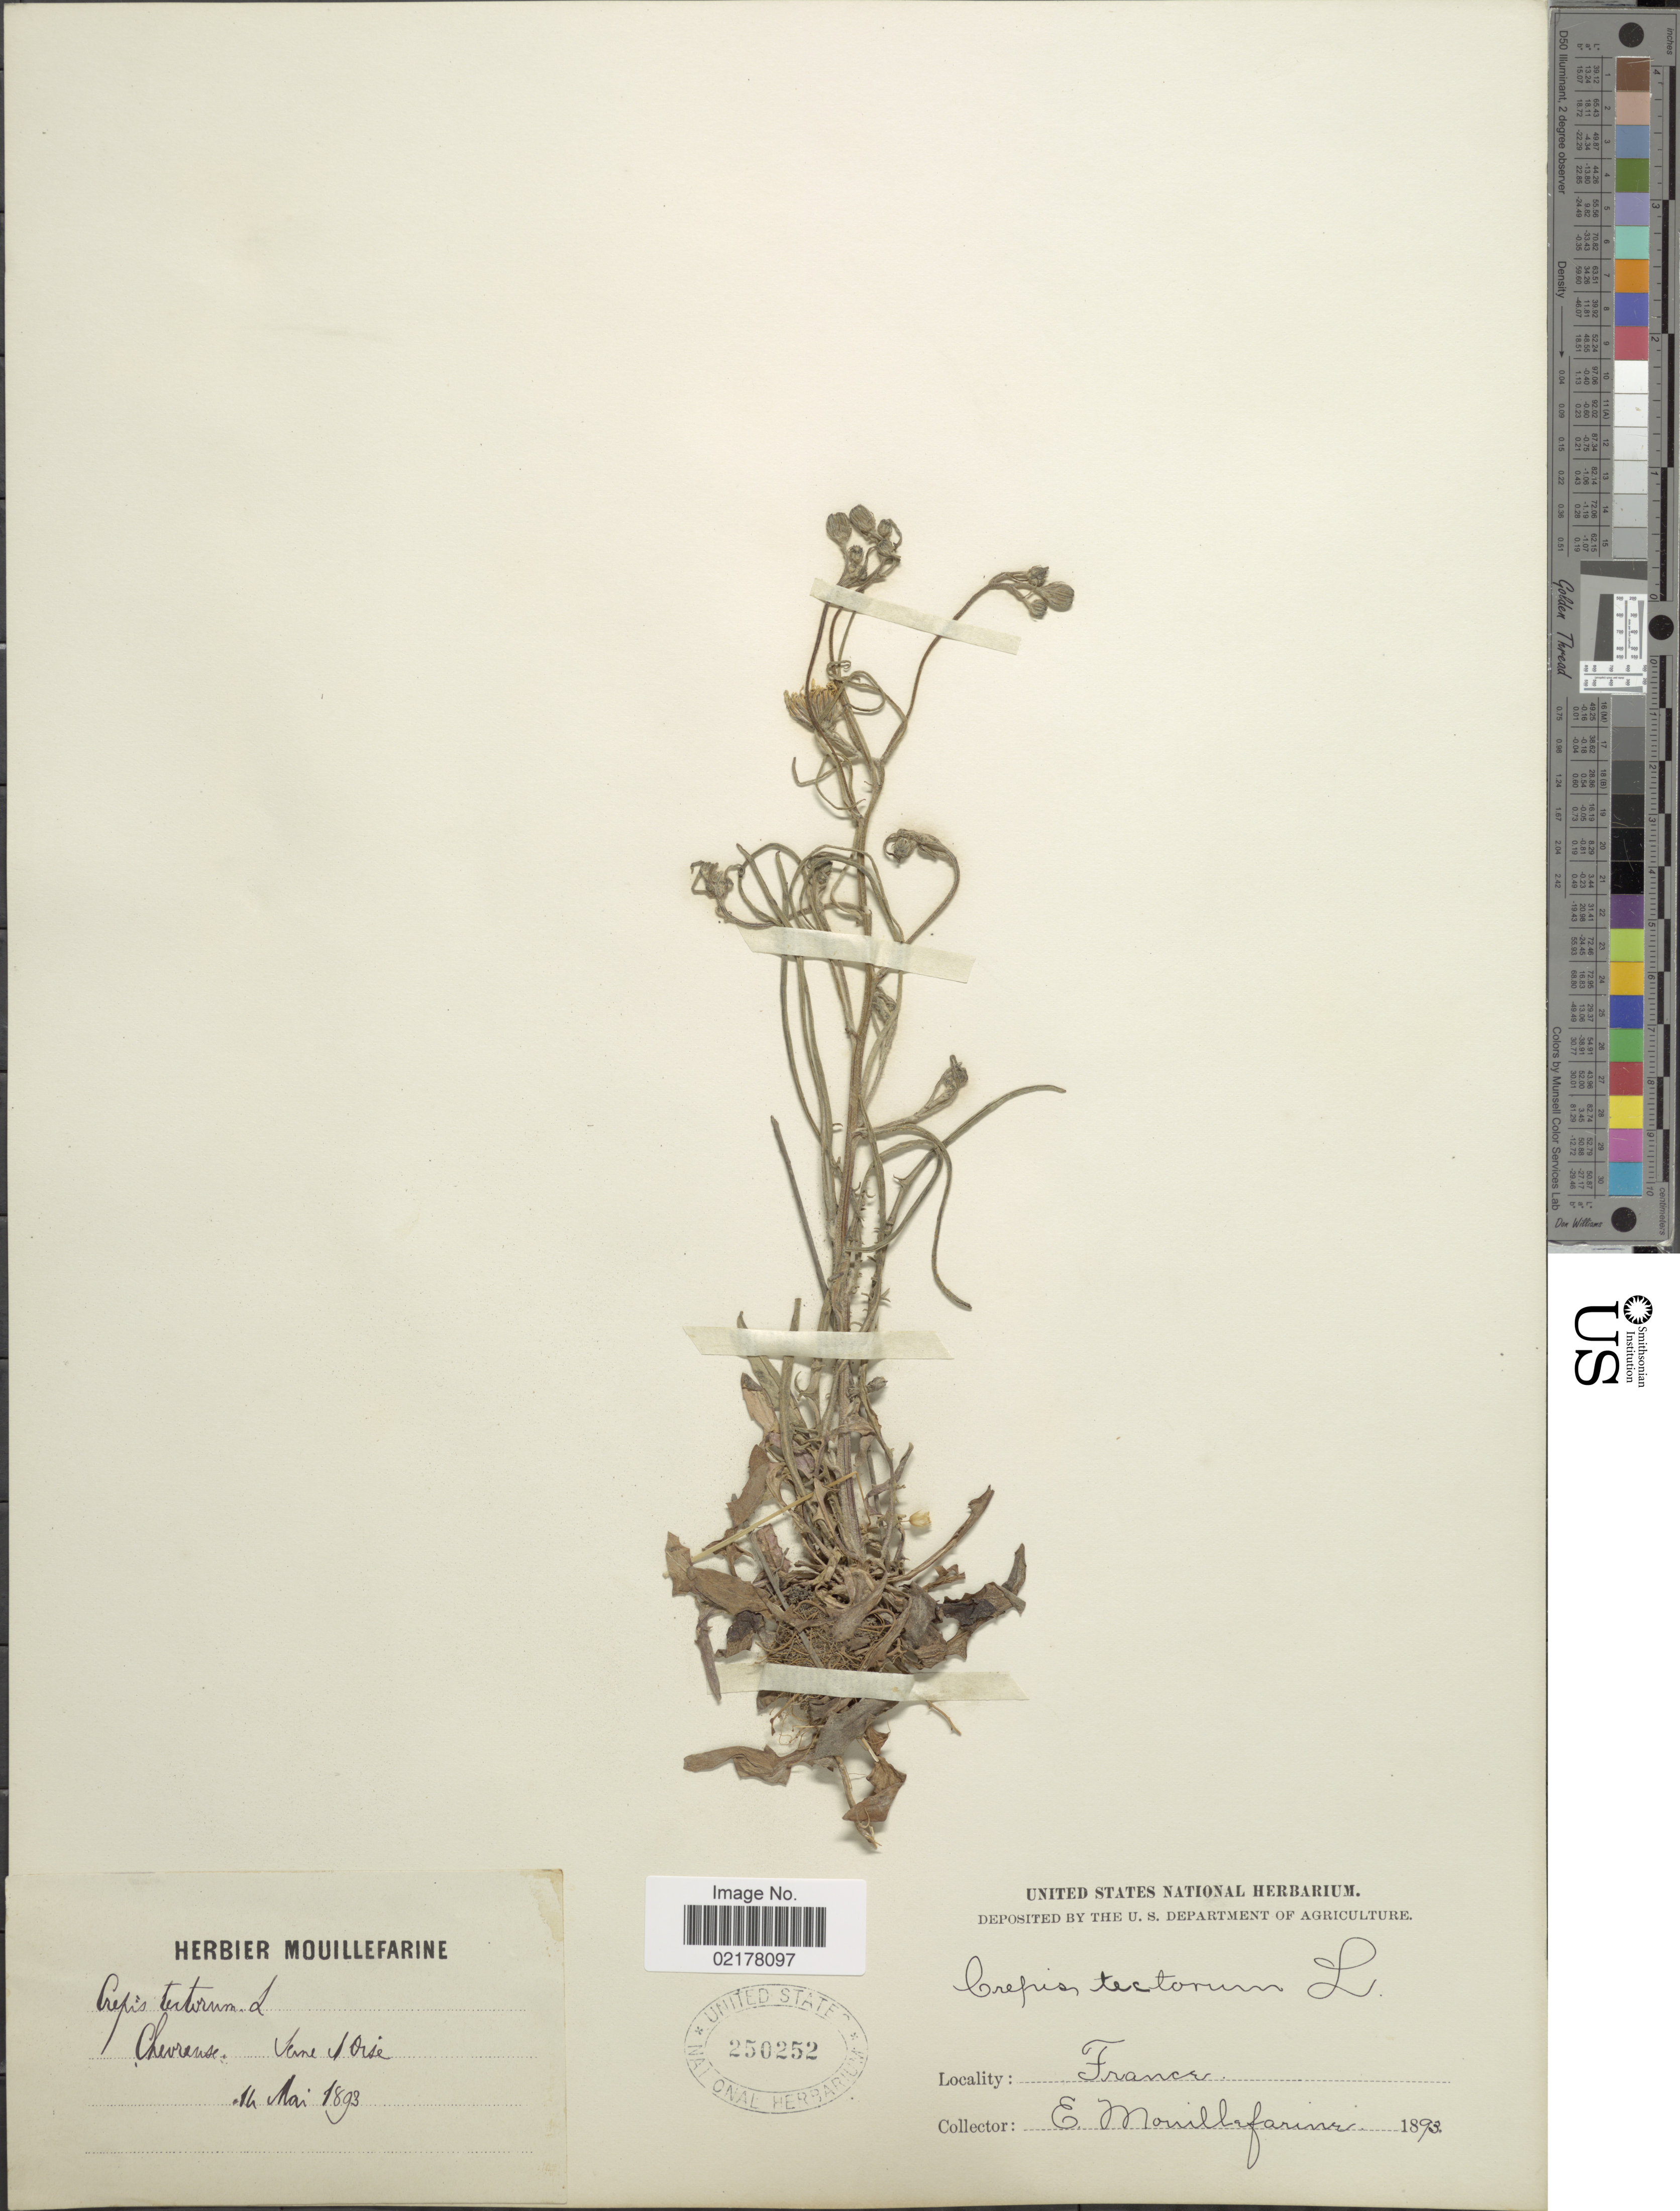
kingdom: Plantae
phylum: Tracheophyta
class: Magnoliopsida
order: Asterales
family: Asteraceae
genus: Crepis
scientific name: Crepis tectorum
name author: L.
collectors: E. Mouillefarine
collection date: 1893-05-16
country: France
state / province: Île-de-France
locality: Chevreuse, Seine et Oise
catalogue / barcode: US 250252